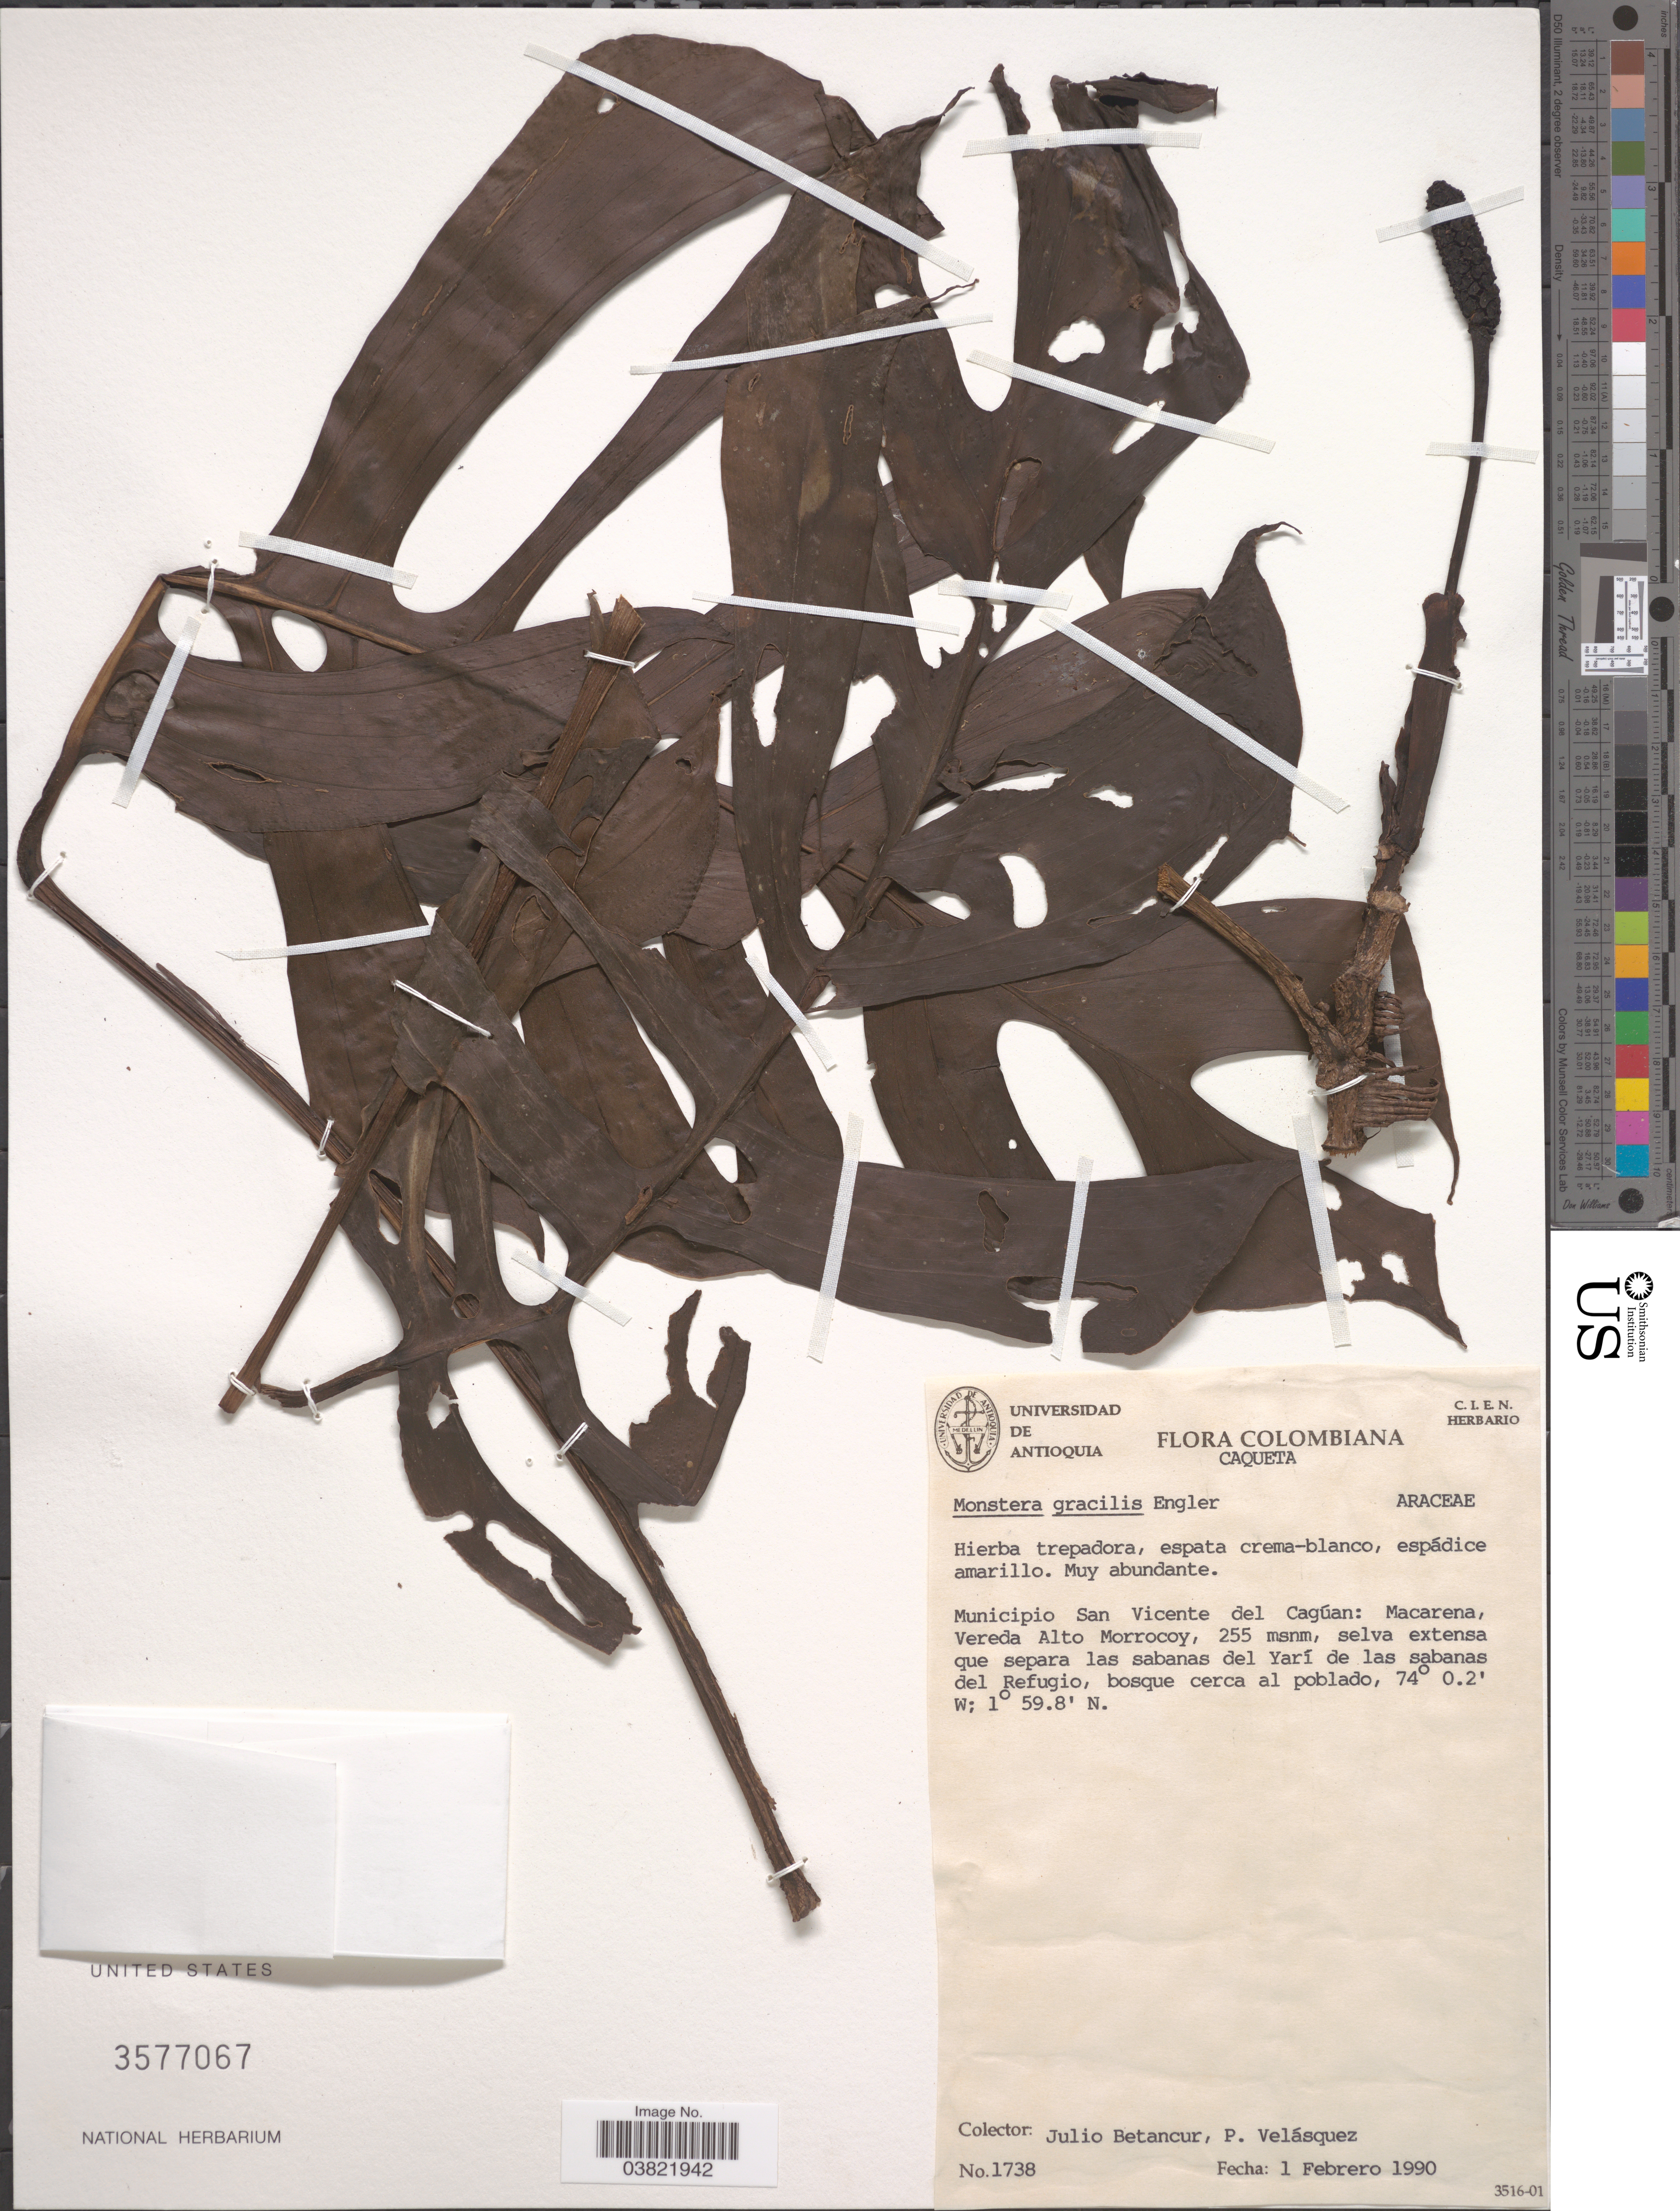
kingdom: Plantae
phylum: Tracheophyta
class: Liliopsida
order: Alismatales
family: Araceae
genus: Monstera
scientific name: Monstera gracilis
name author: Engl.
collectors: J. Betancur & P. Velasquez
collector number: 1738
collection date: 1990-02-01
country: Colombia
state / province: Caquetá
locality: Municipio San Vicente del Cagúan: Macarena, Vereda Alto Morrocoy, selva extensa que separa las sabanas del Yarí de las sabanas del Refugio.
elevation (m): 255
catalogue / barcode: US 3577067